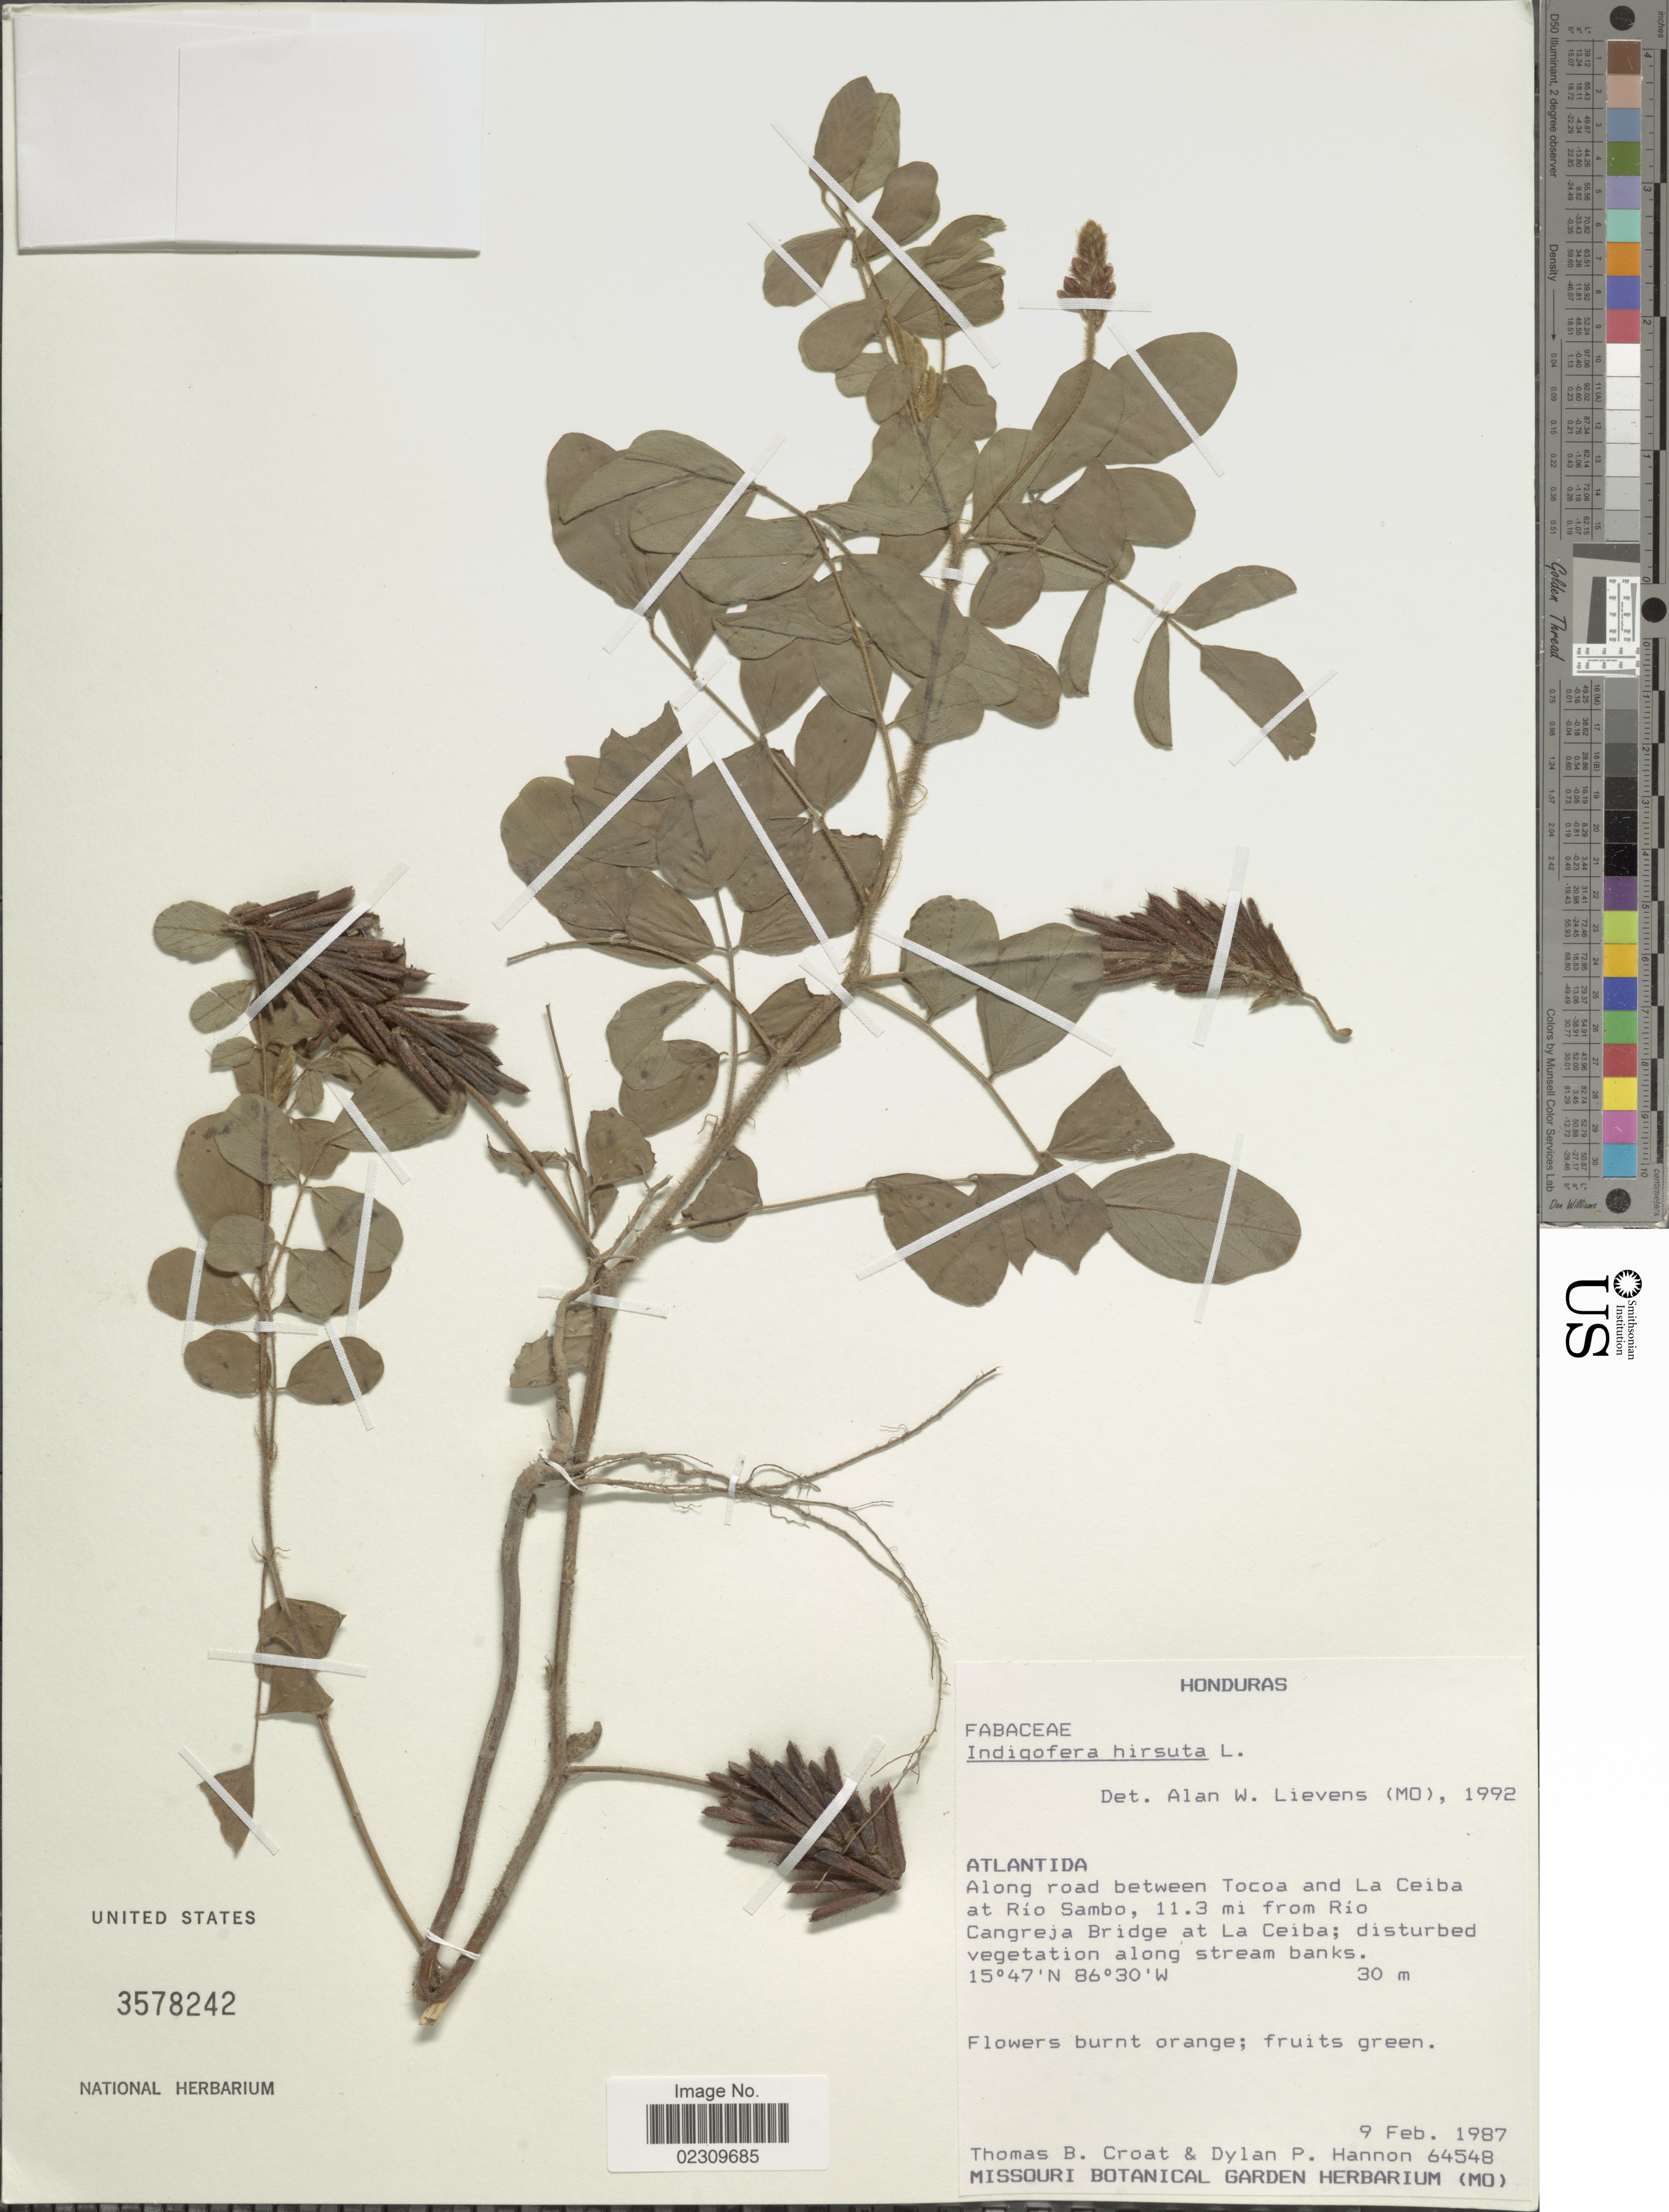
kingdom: Plantae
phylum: Tracheophyta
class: Magnoliopsida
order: Fabales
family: Fabaceae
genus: Indigofera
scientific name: Indigofera hirsuta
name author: L.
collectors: T. B. Croat & D. Hannon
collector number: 64548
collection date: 1987-02-09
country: Honduras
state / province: Atlántida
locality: Along road between Tocoa and La Ceiba at Río Sambo, 11.3 mi from Río Cangreja Bridge at La Ceiba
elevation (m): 30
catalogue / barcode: US 3578242